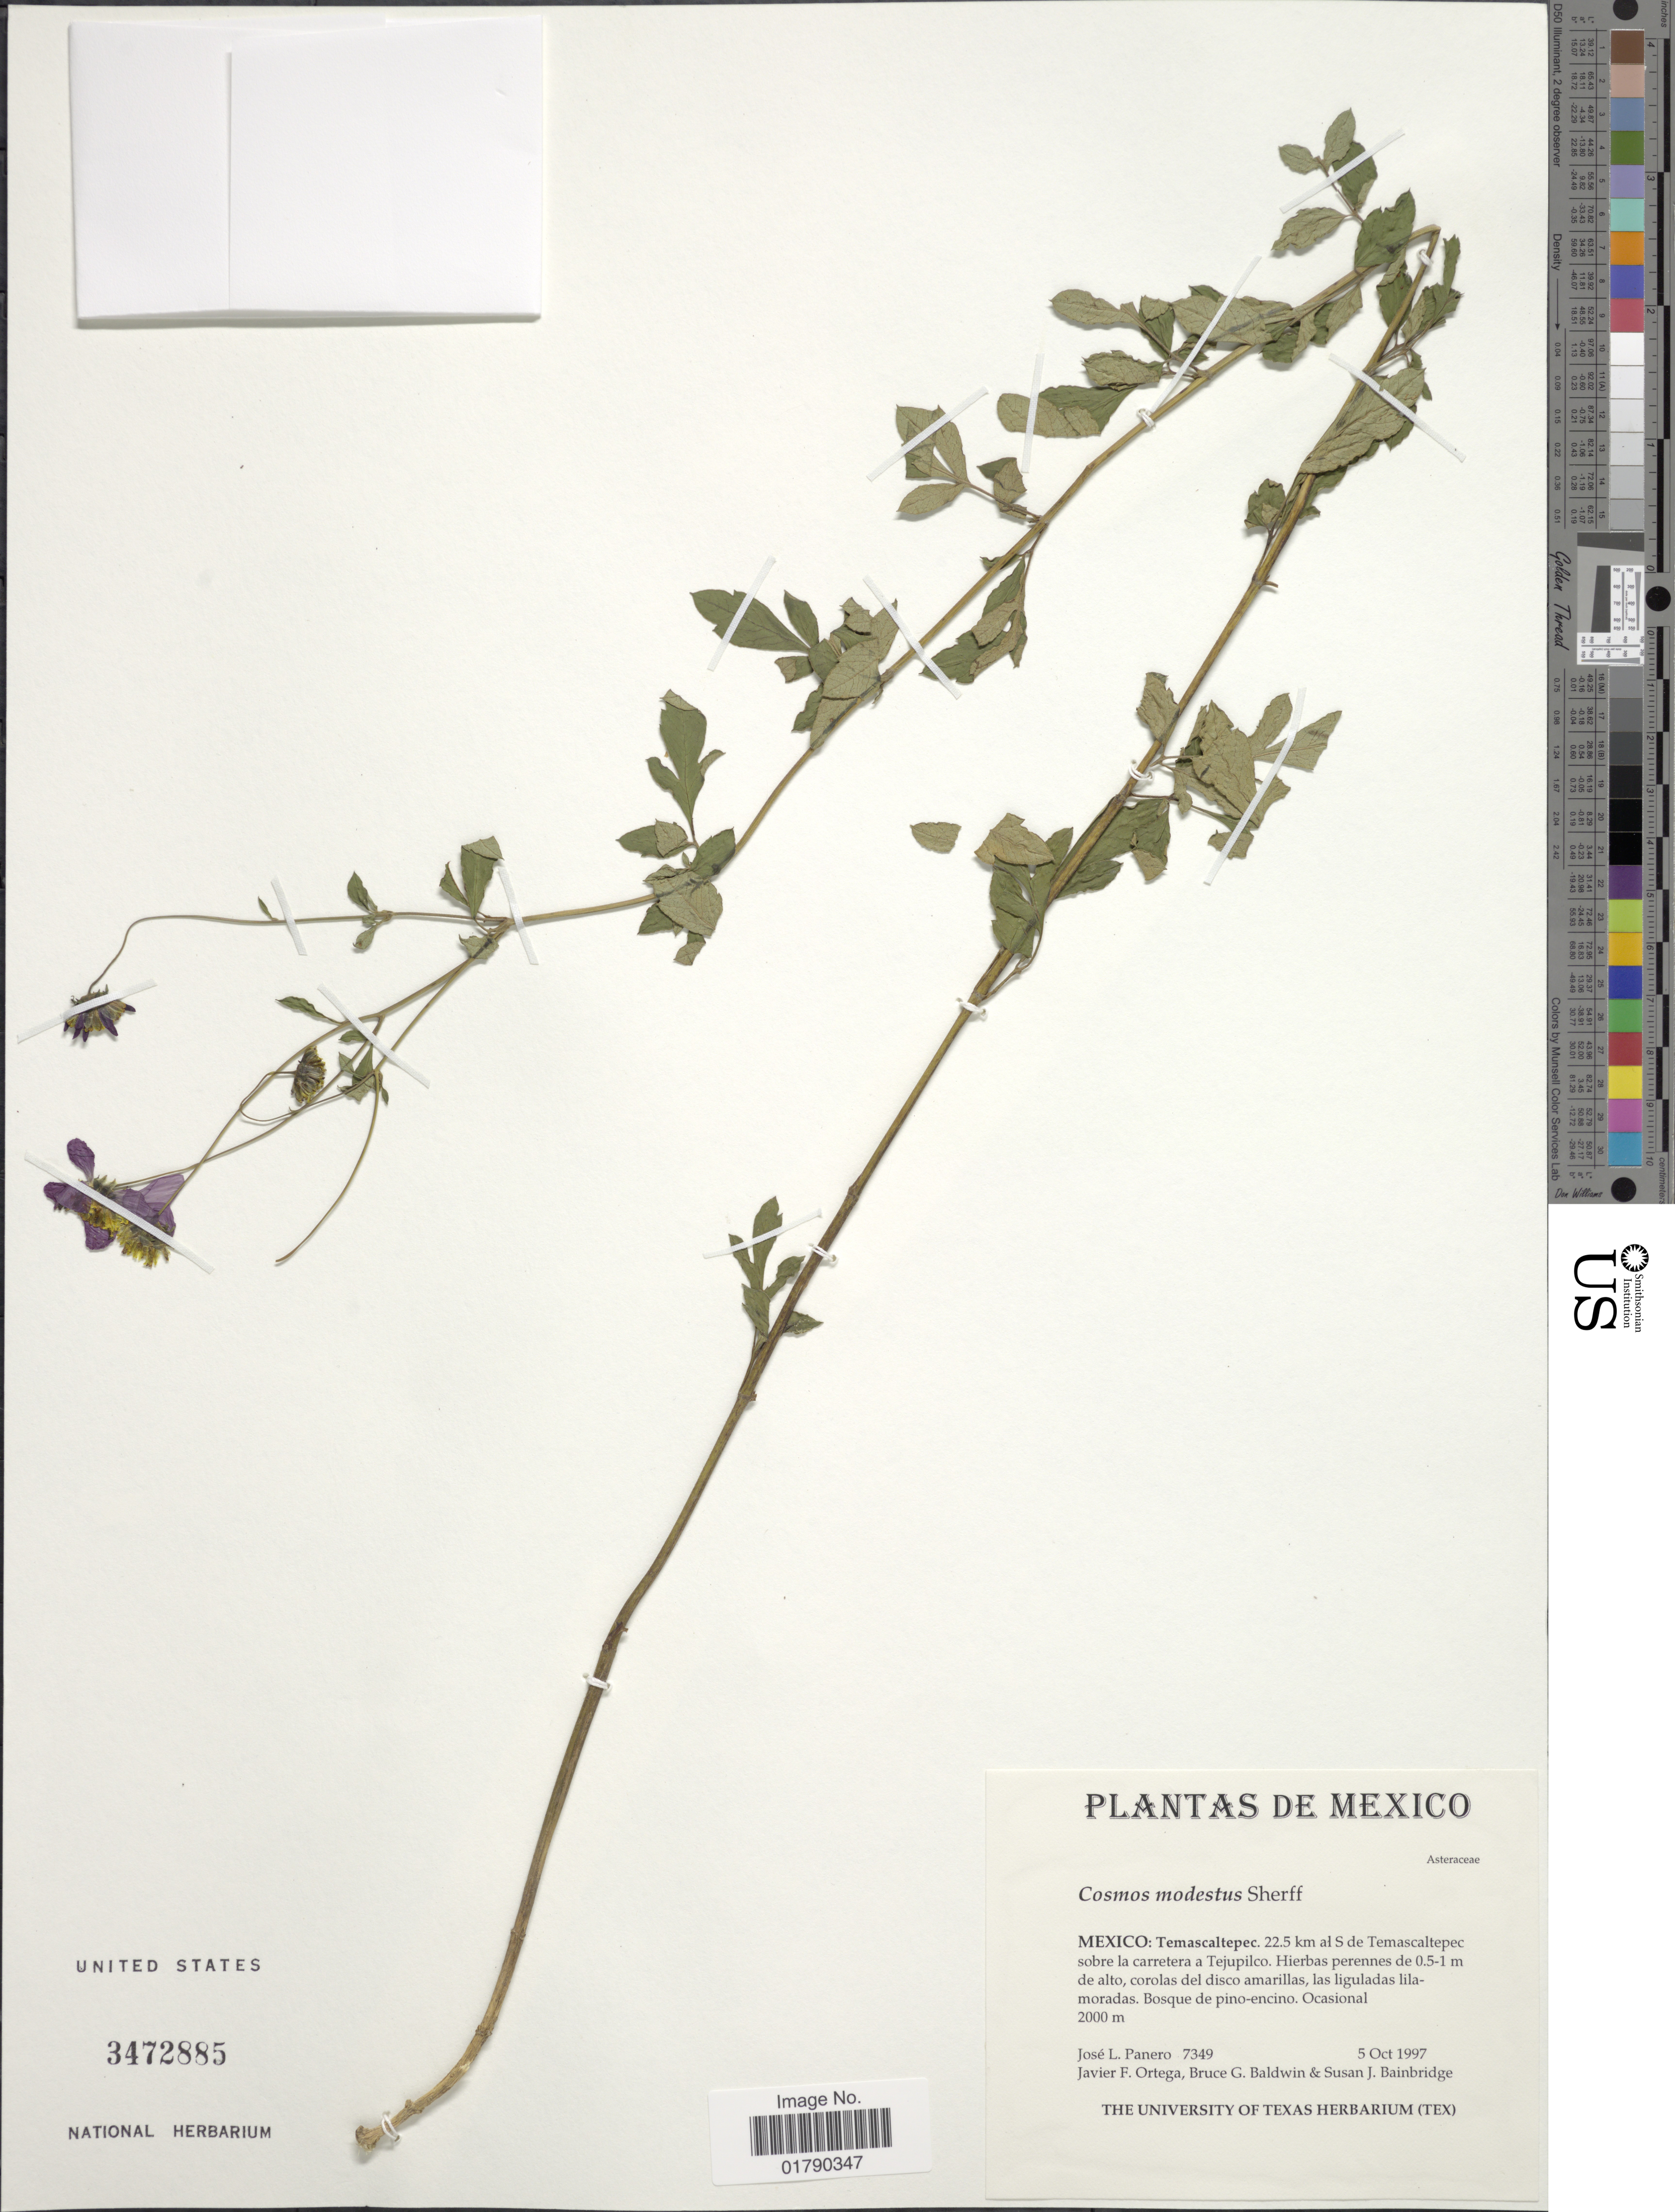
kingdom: Plantae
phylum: Tracheophyta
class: Magnoliopsida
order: Asterales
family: Asteraceae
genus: Cosmos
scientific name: Cosmos modestus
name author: Sherff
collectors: J. L. Panero, J. Ortega, B. Baldwin & S. Bainbridge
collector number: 7349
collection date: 1997-10-05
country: Mexico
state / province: México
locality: Temascaltepec, 22.5 km al S de Temascaltepec sobre la carretera a Tejupilco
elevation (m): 2000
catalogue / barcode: US 3472885